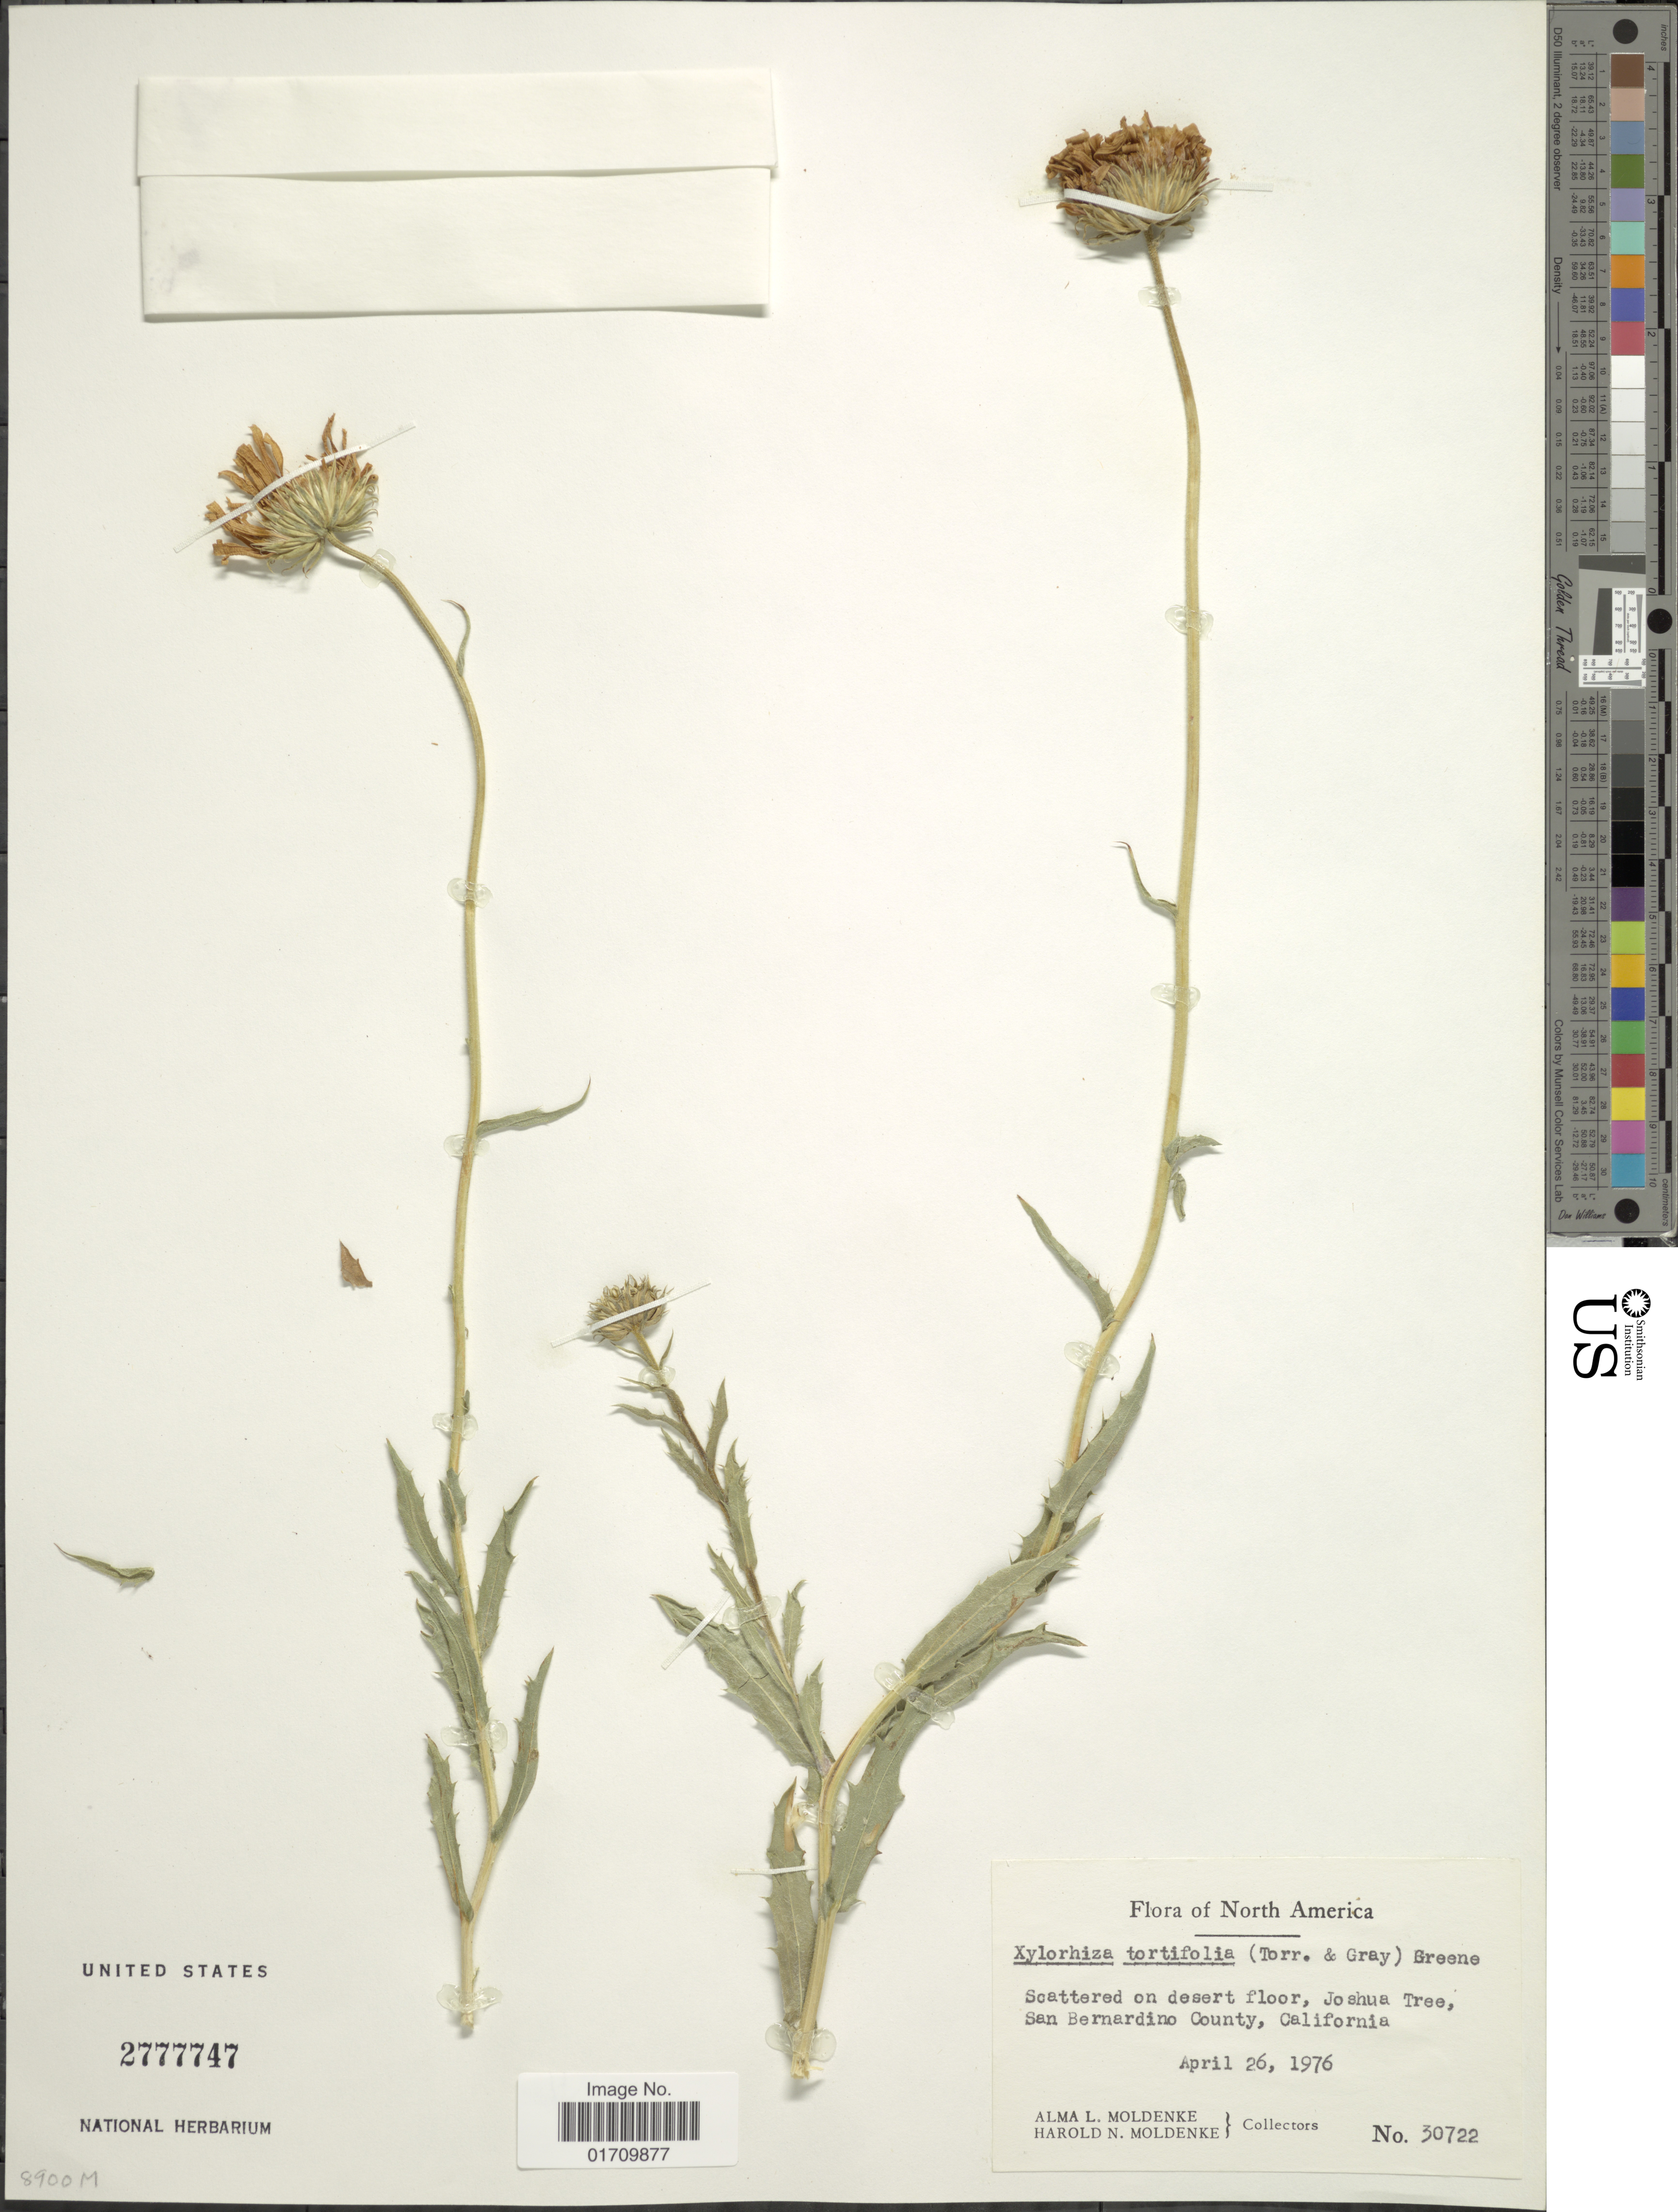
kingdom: Plantae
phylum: Tracheophyta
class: Magnoliopsida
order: Asterales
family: Asteraceae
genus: Xylorhiza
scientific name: Xylorhiza tortifolia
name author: (Torr. & A. Gray) Greene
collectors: A. L. Moldenke & H. N. Moldenke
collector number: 30722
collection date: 1976-04-26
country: United States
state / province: California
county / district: San Bernardino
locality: North America, Joshua Tree, San Bernardino County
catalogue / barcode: US 2777747